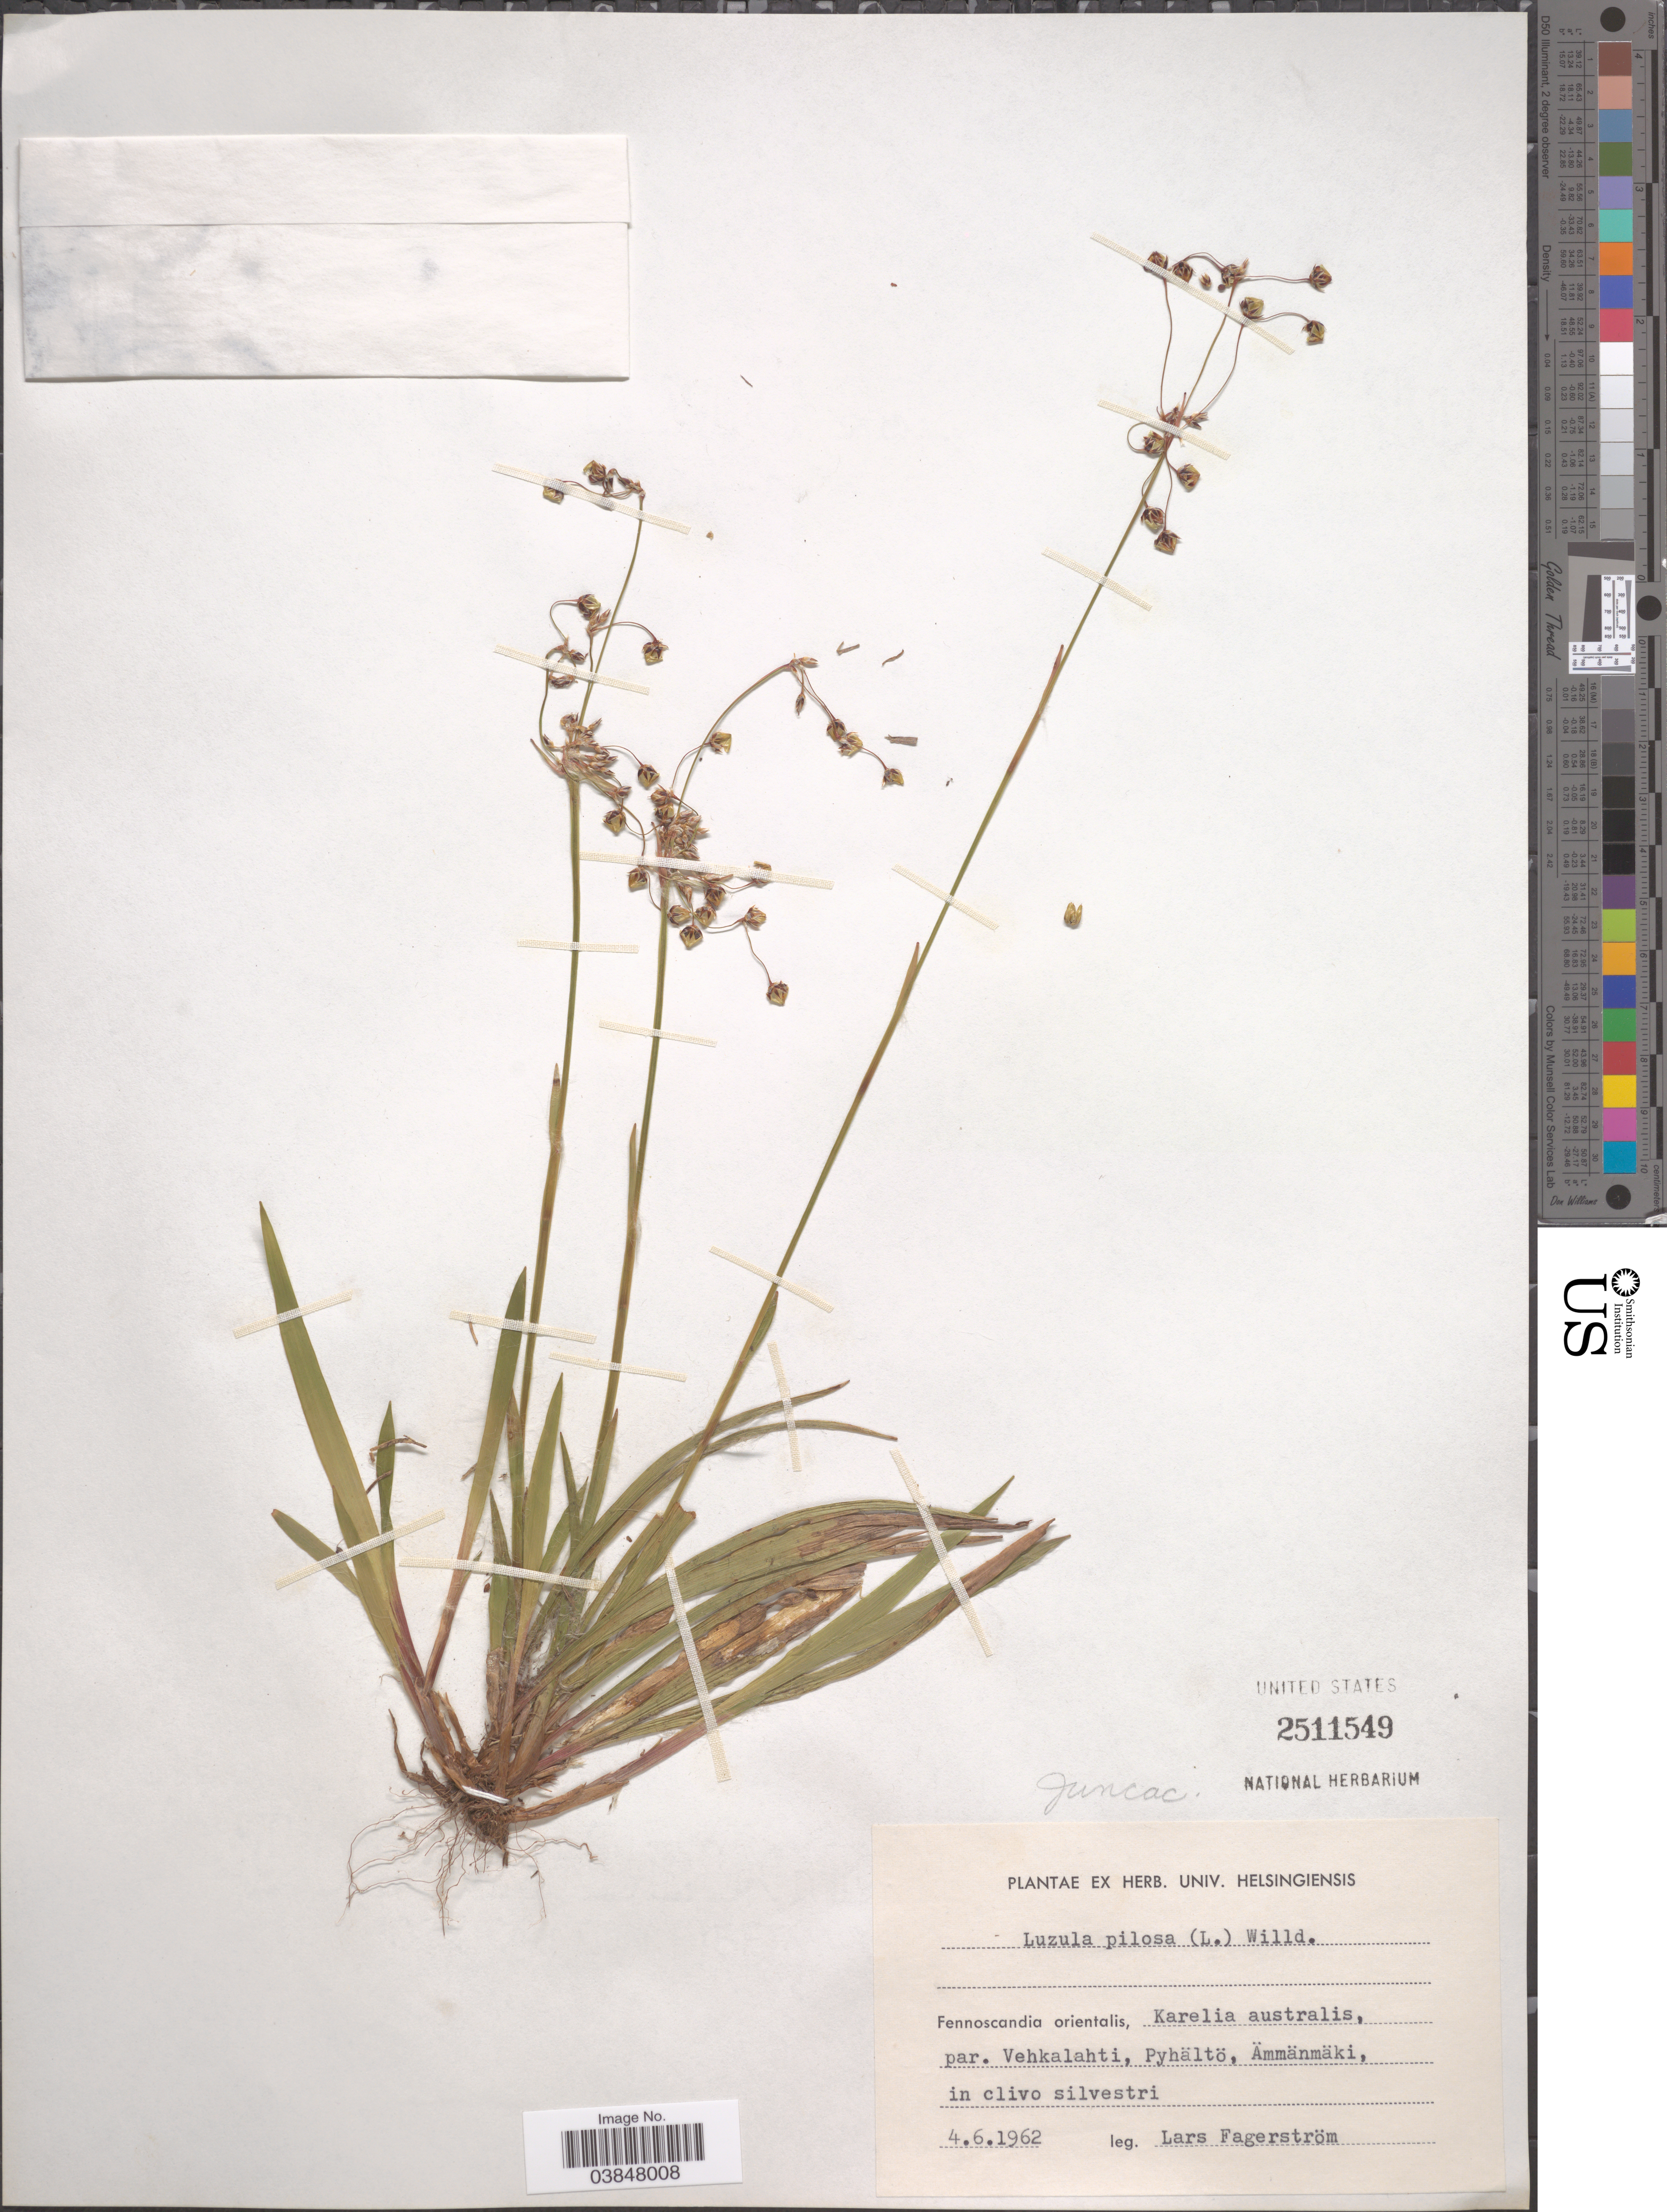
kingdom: Plantae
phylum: Tracheophyta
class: Liliopsida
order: Poales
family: Juncaceae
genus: Luzula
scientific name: Luzula pilosa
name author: (L.) Willd.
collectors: L. Fagerstrom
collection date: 1962-06-04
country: Russian Federation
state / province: Karelia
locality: Fennoscandia orientalis, Karelia australis, par. Vehkalahti, Pyhältö, Ämmänmäki, in clivo silvestri.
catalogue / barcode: US 2511549